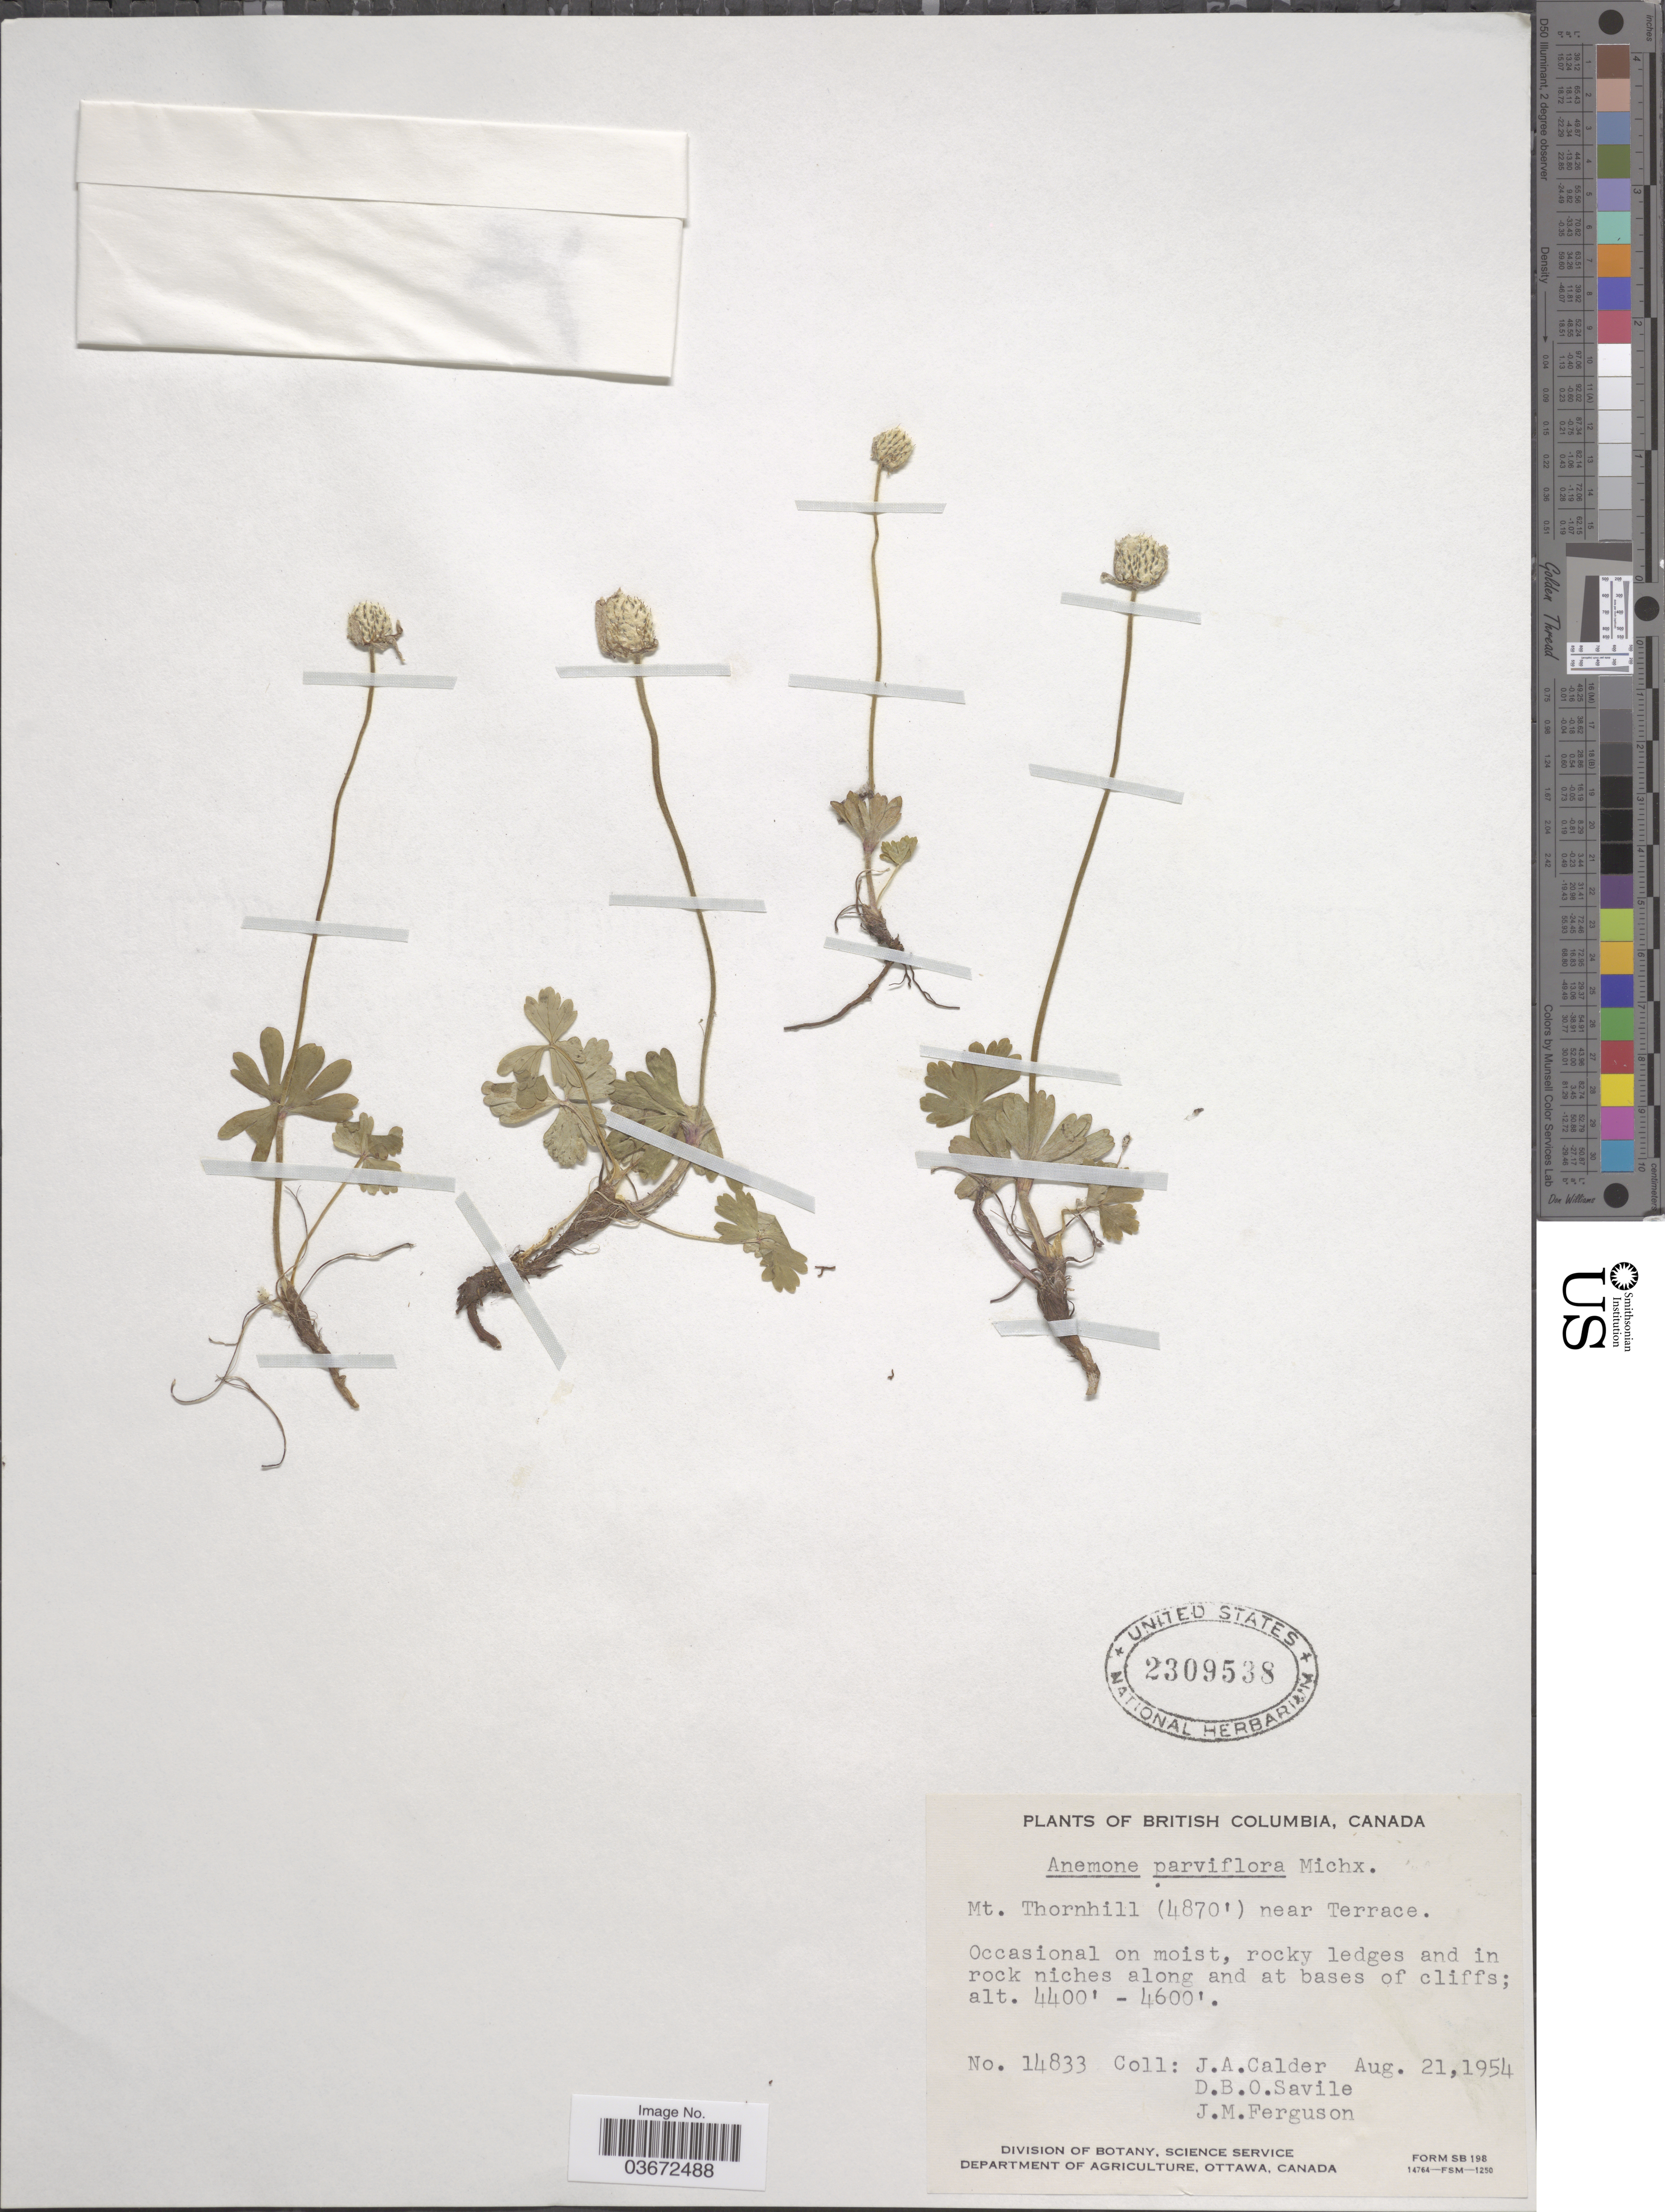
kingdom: Plantae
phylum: Tracheophyta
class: Magnoliopsida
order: Ranunculales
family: Ranunculaceae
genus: Anemone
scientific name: Anemone parviflora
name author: Michx.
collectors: J. A. Calder, D. Savile & J. M. Ferguson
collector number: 14833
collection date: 1954-08-21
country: Canada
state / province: British Columbia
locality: Mt. Thornhill near Terrace.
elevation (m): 1341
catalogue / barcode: US 2309538